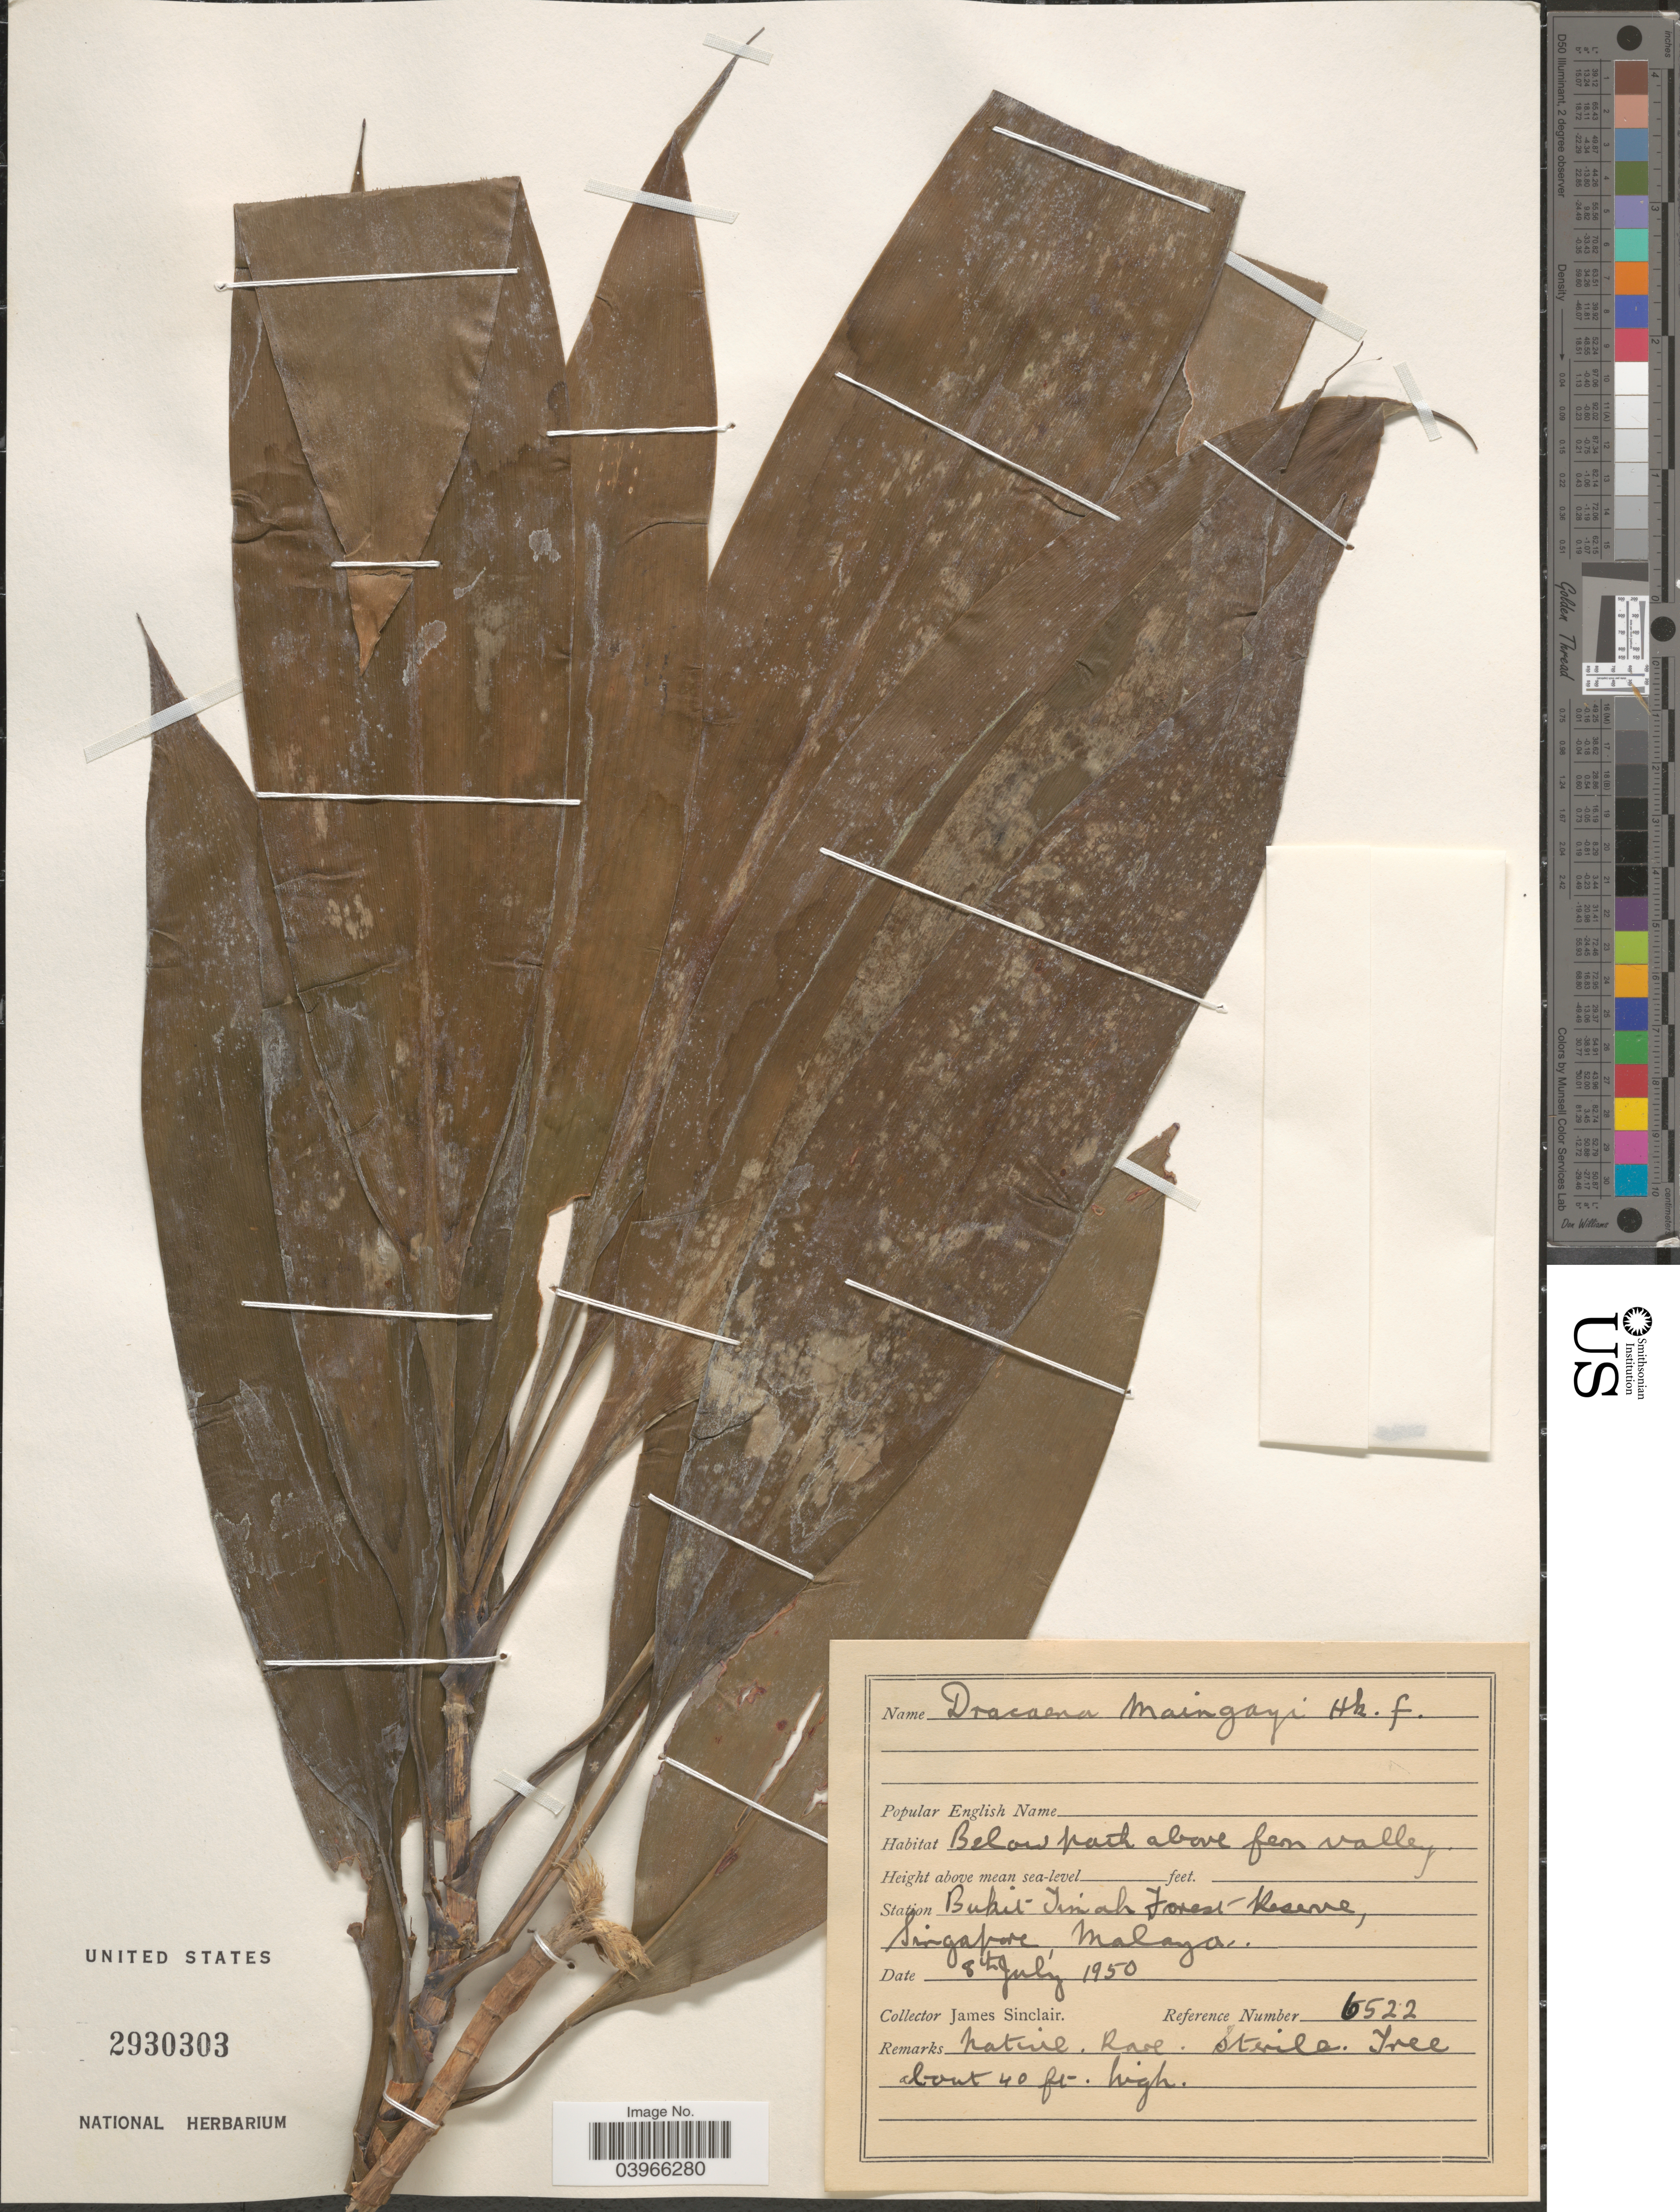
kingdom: Plantae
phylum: Tracheophyta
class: Liliopsida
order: Asparagales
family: Asparagaceae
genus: Dracaena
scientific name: Dracaena maingayi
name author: Hook. f.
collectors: J. Sinclair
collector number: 6522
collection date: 1950-07-08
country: Singapore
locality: Station Bukit-Timah Forest Reserve, Malaya.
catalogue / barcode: US 2930303